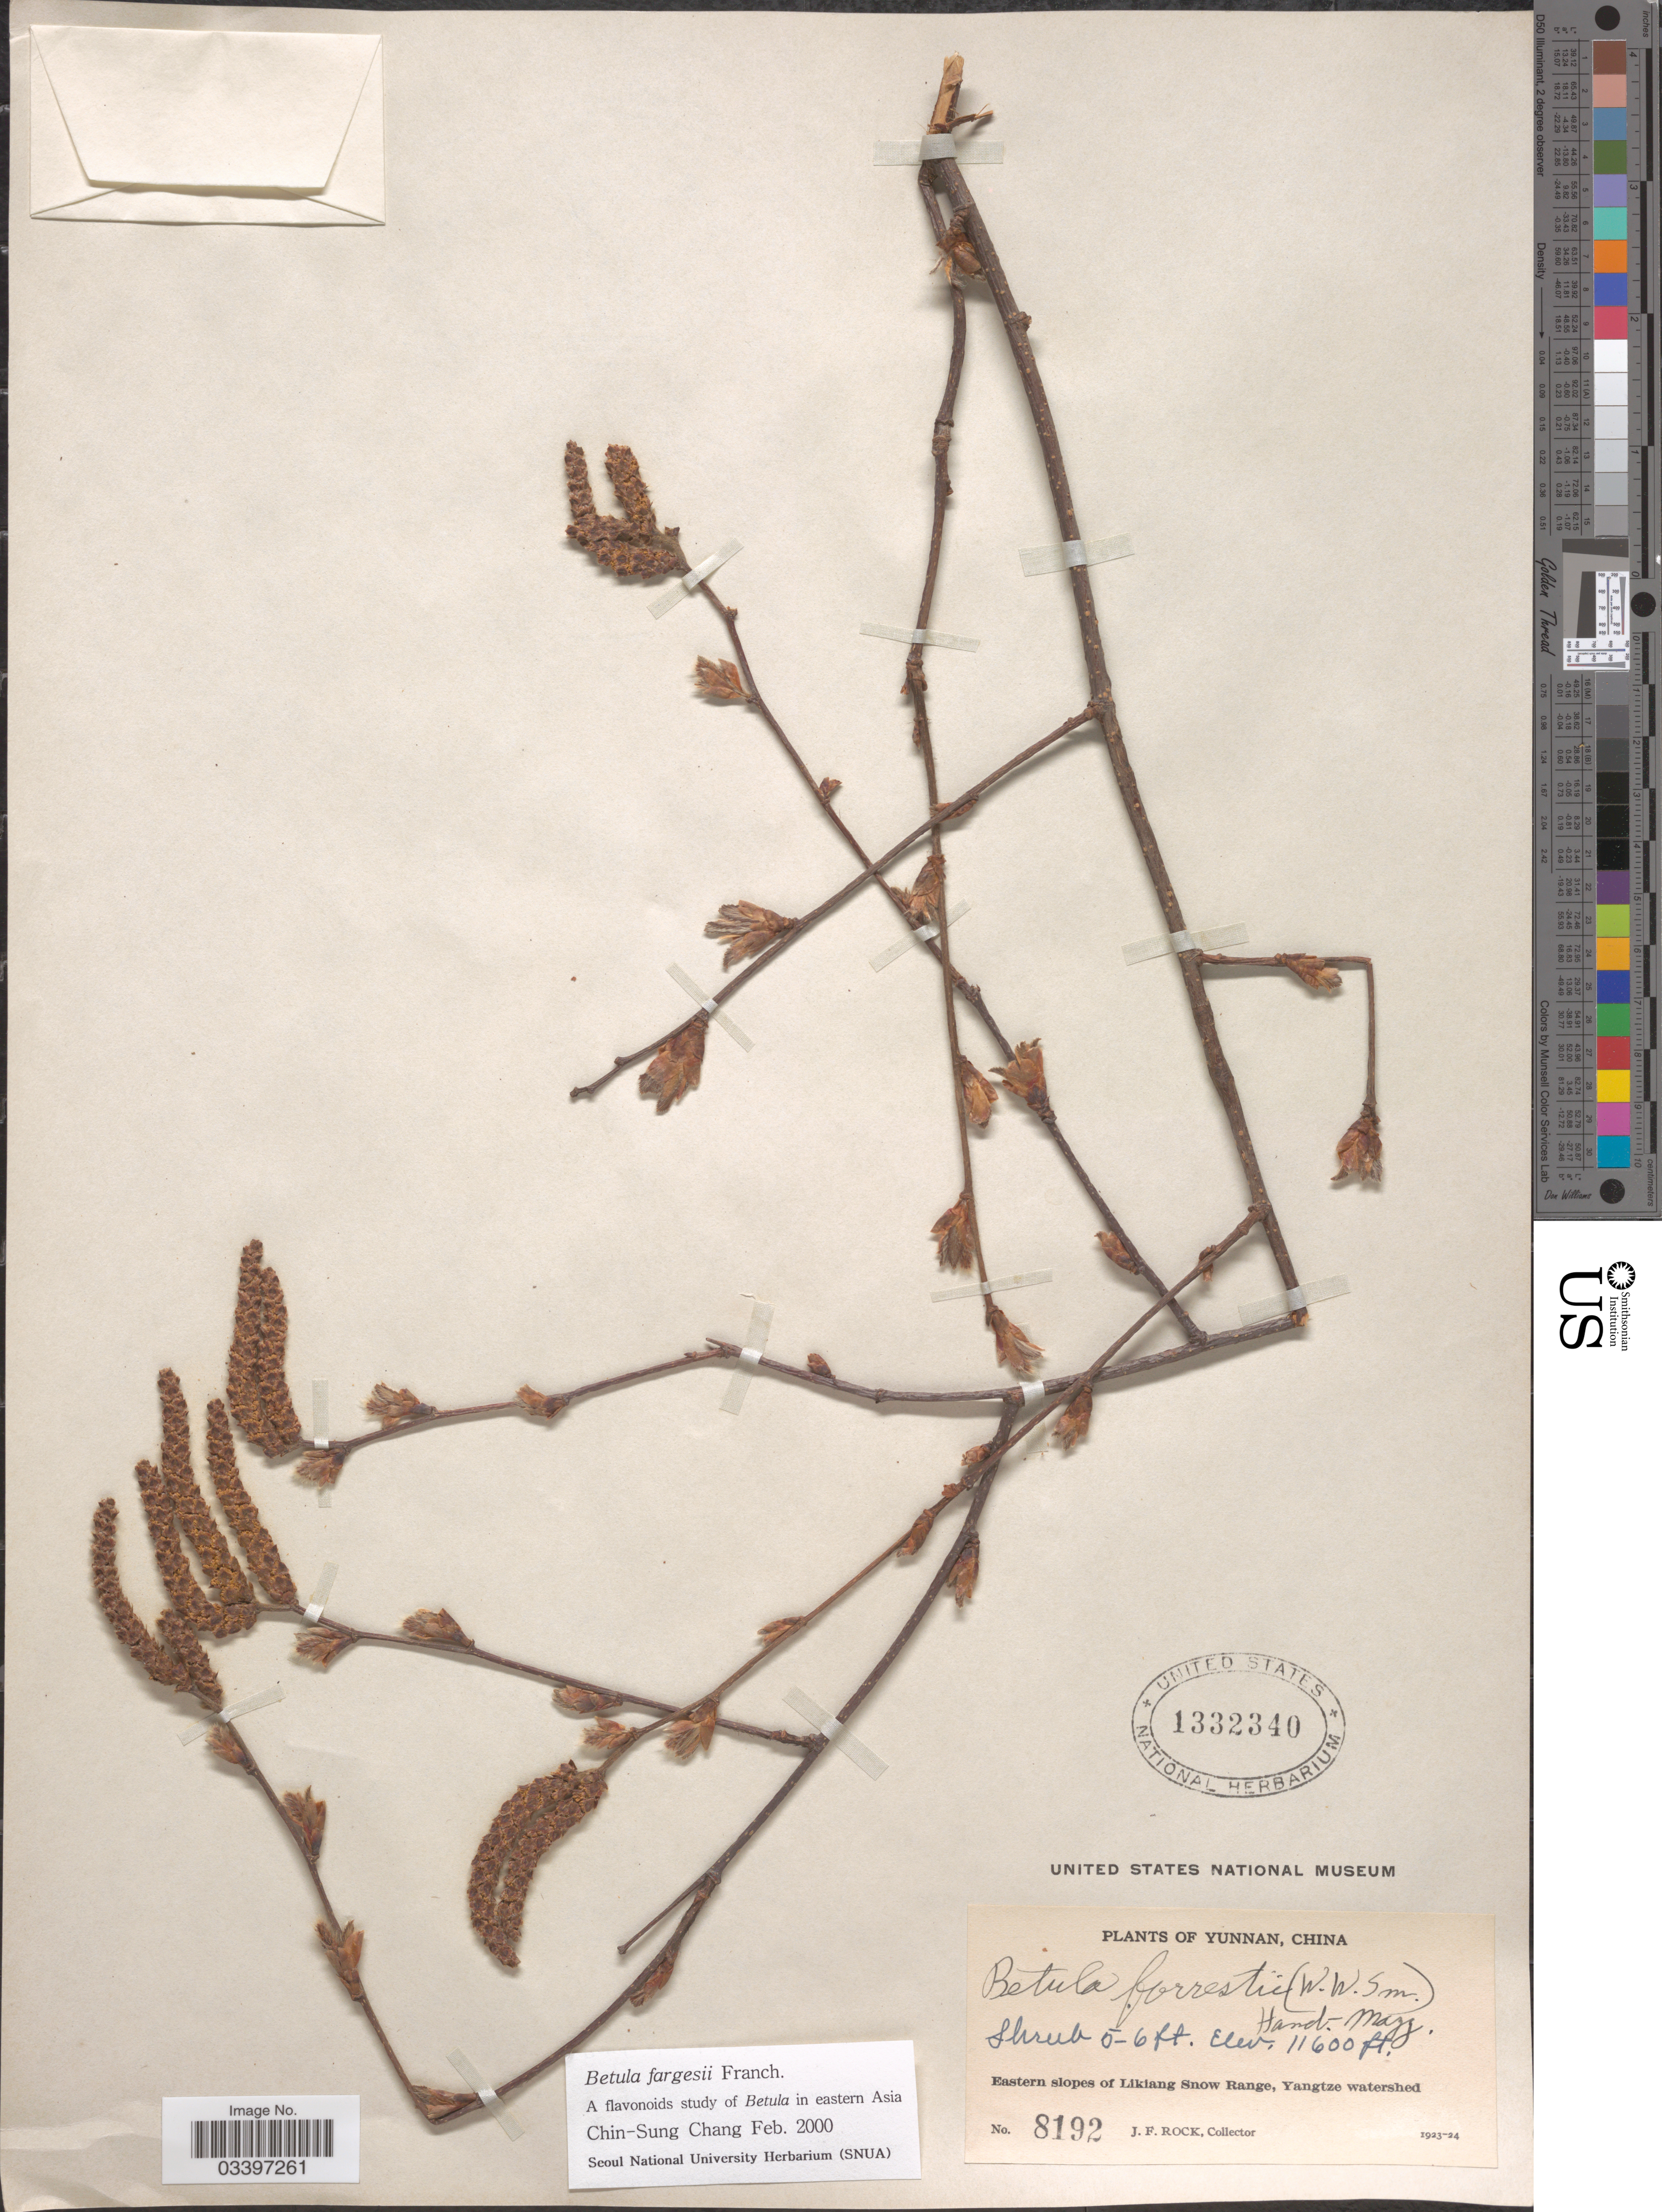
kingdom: Plantae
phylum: Tracheophyta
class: Magnoliopsida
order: Fagales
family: Betulaceae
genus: Betula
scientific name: Betula fargesii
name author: Franch.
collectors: J. Rock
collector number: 8192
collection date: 1923/1924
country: China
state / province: Yunnan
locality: Eastern slopes of Likiang Snow Range, Yangtze watershed.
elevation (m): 3536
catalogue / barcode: US 1332340